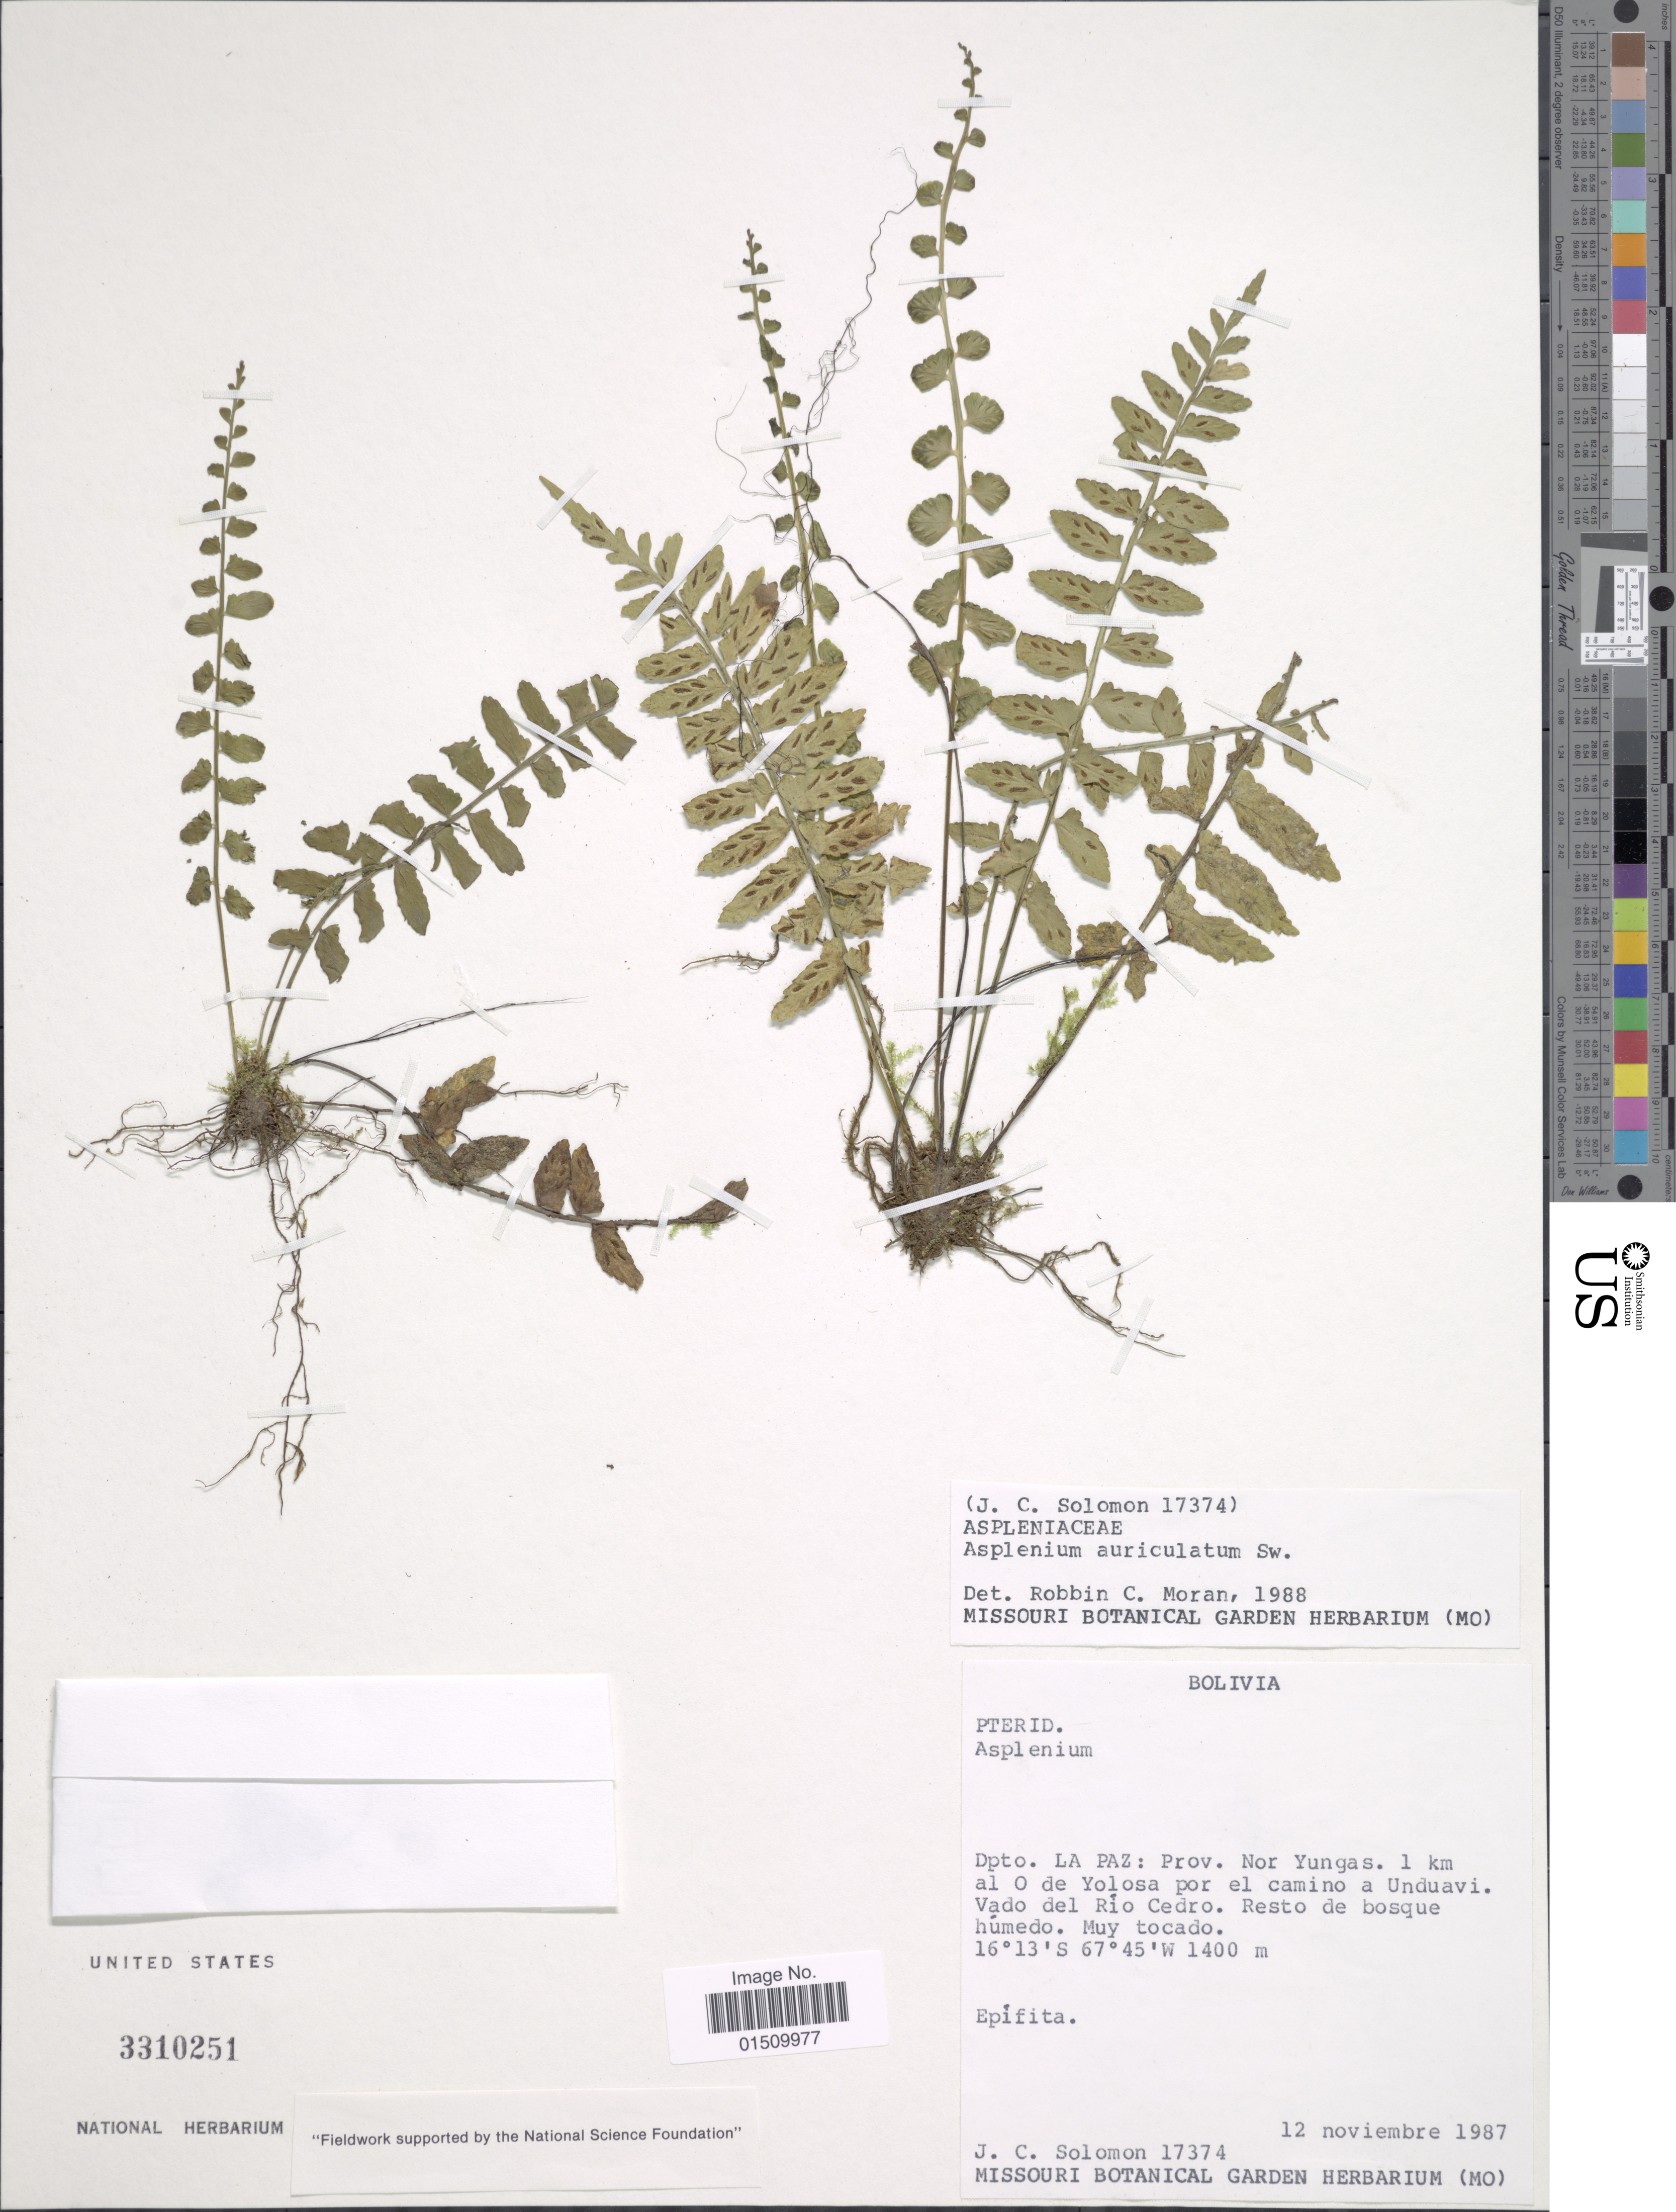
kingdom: Plantae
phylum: Tracheophyta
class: Polypodiopsida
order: Polypodiales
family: Aspleniaceae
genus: Asplenium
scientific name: Asplenium auriculatum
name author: Sw.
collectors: J. C. Solomon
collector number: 17374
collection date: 1987-11-12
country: Bolivia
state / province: La Paz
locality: Bolivia, Dpto. La Paz: Prov. Nor Yungas. 1 km al 0 de Yolosa por el camino a Unduavi. Vado del Rio Cedro.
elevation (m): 1400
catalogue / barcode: US 3310251